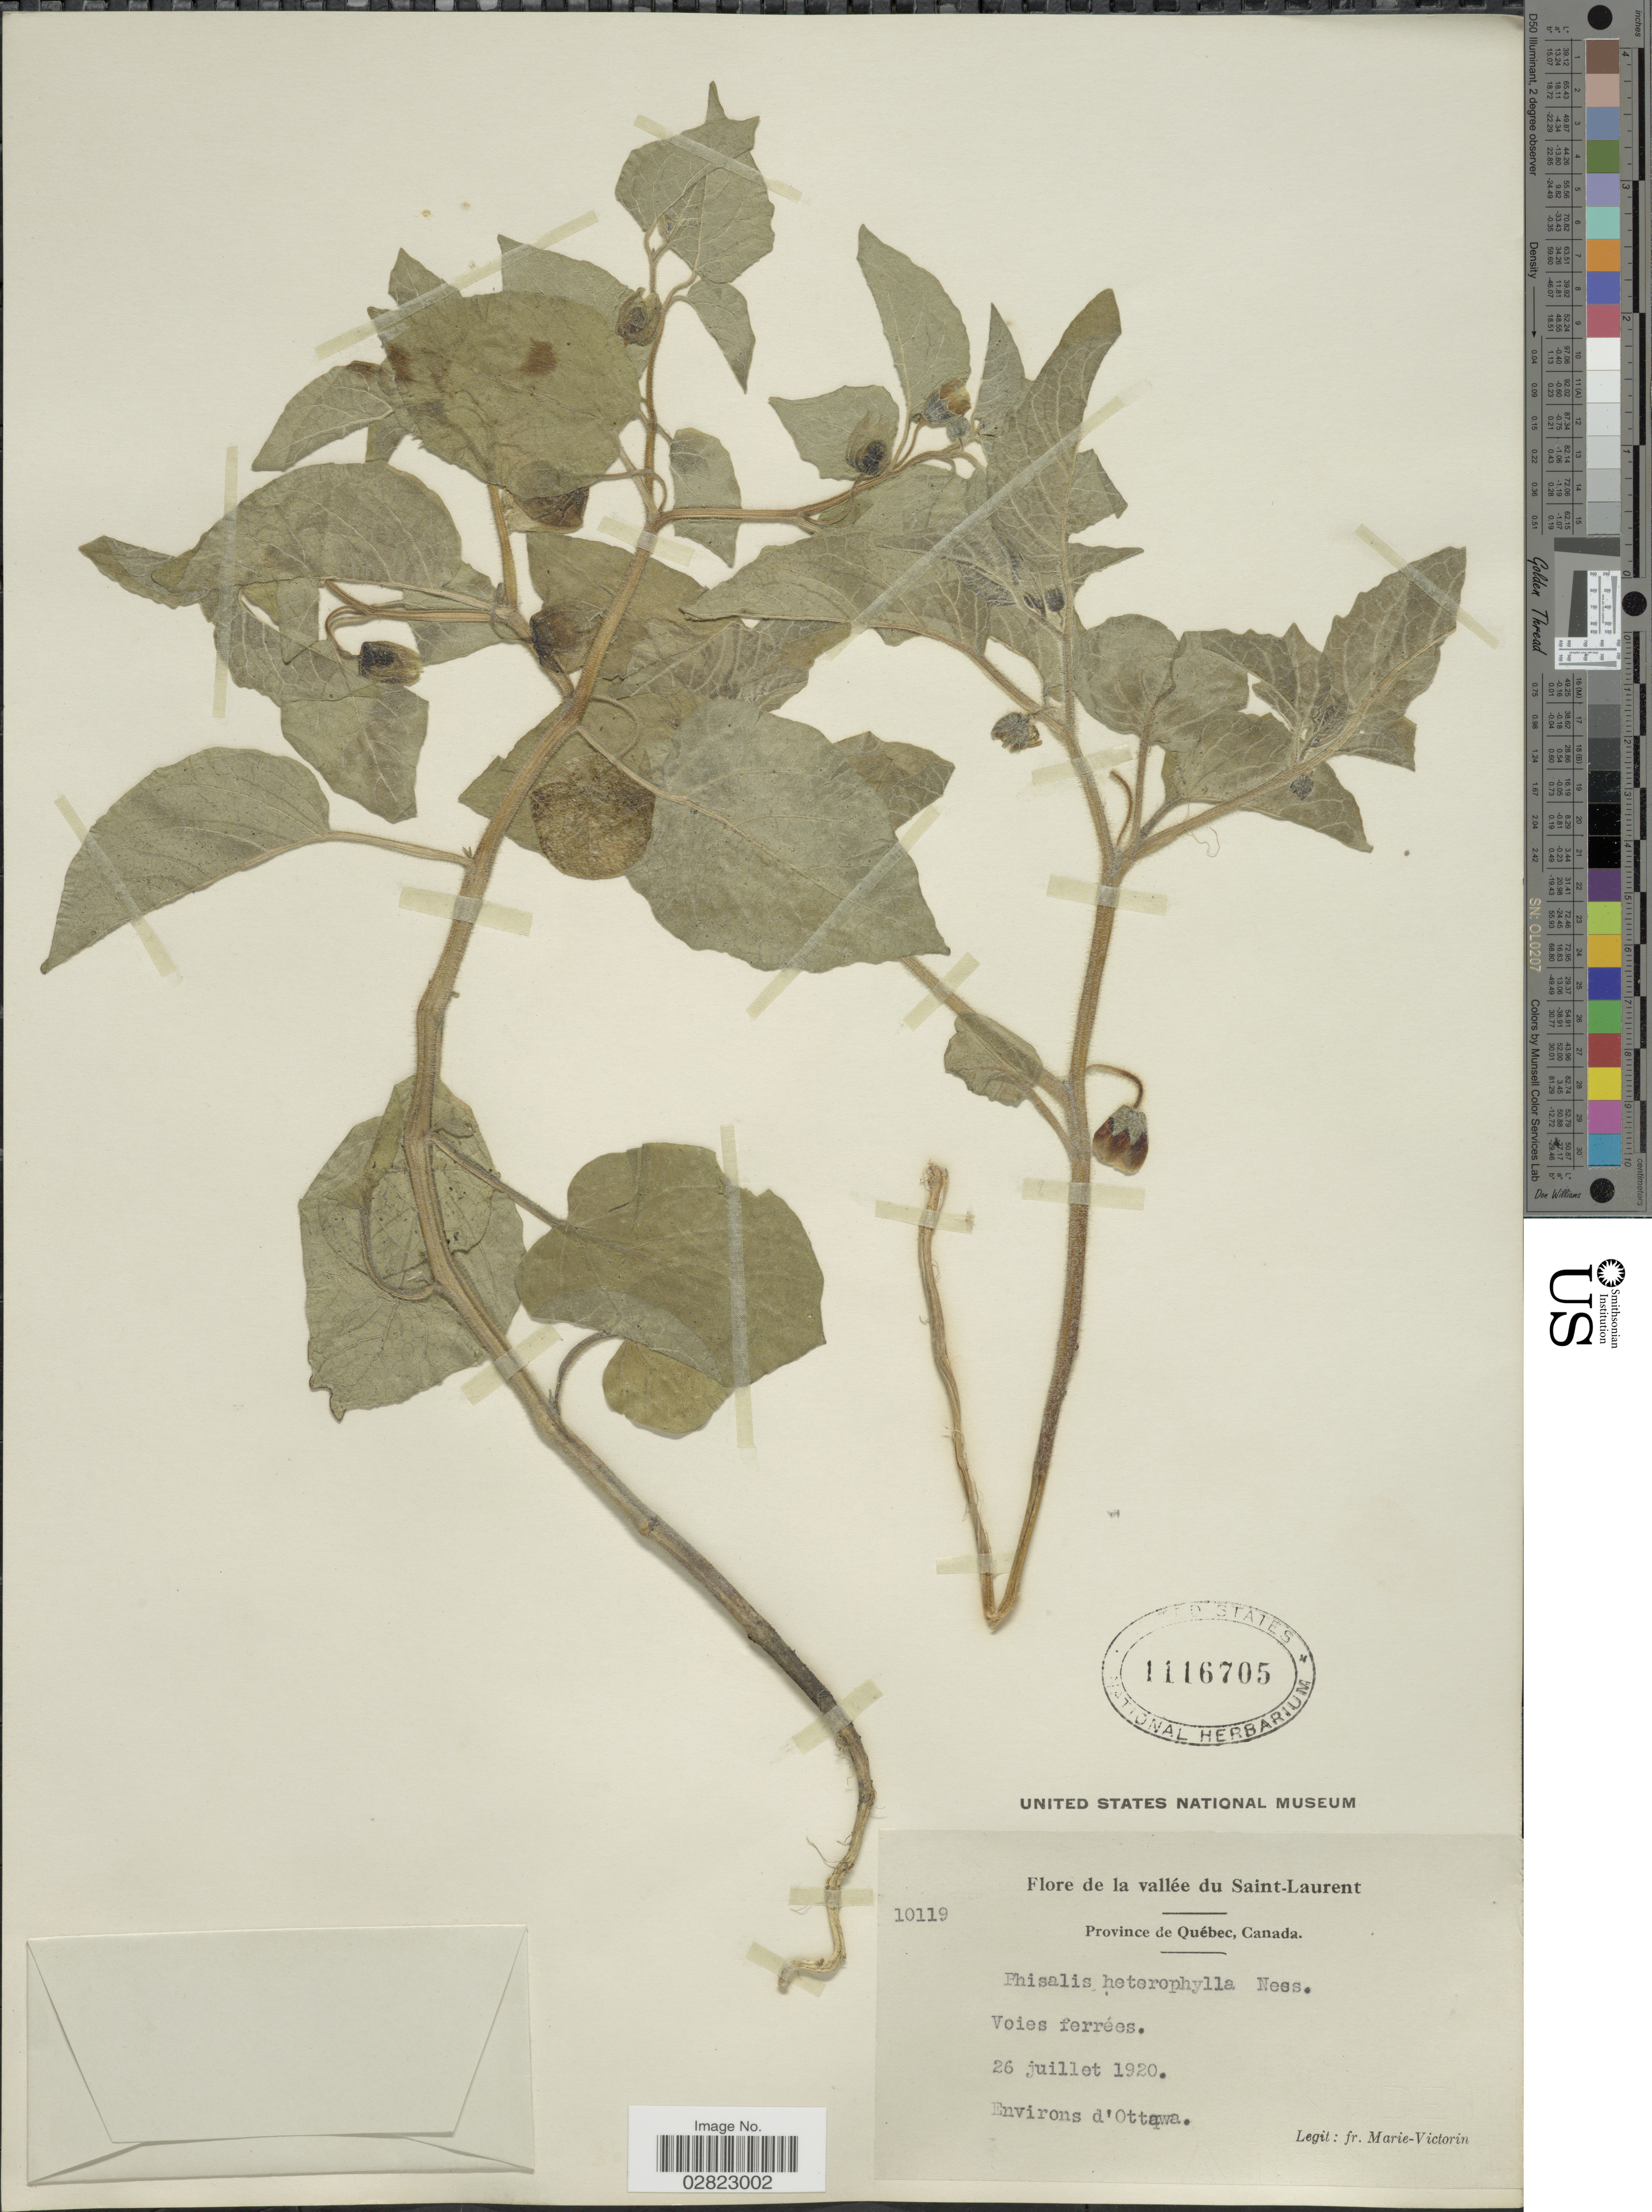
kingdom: Plantae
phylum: Tracheophyta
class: Magnoliopsida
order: Solanales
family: Solanaceae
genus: Physalis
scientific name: Physalis ambigua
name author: (A. Gray) Britton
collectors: F. Marie-Victorin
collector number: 10119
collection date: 1920-07-26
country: Canada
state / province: Quebec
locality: La vallée du Saint-Laurent. Voies ferrées. Environs d'Ottawa.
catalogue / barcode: US 1116705